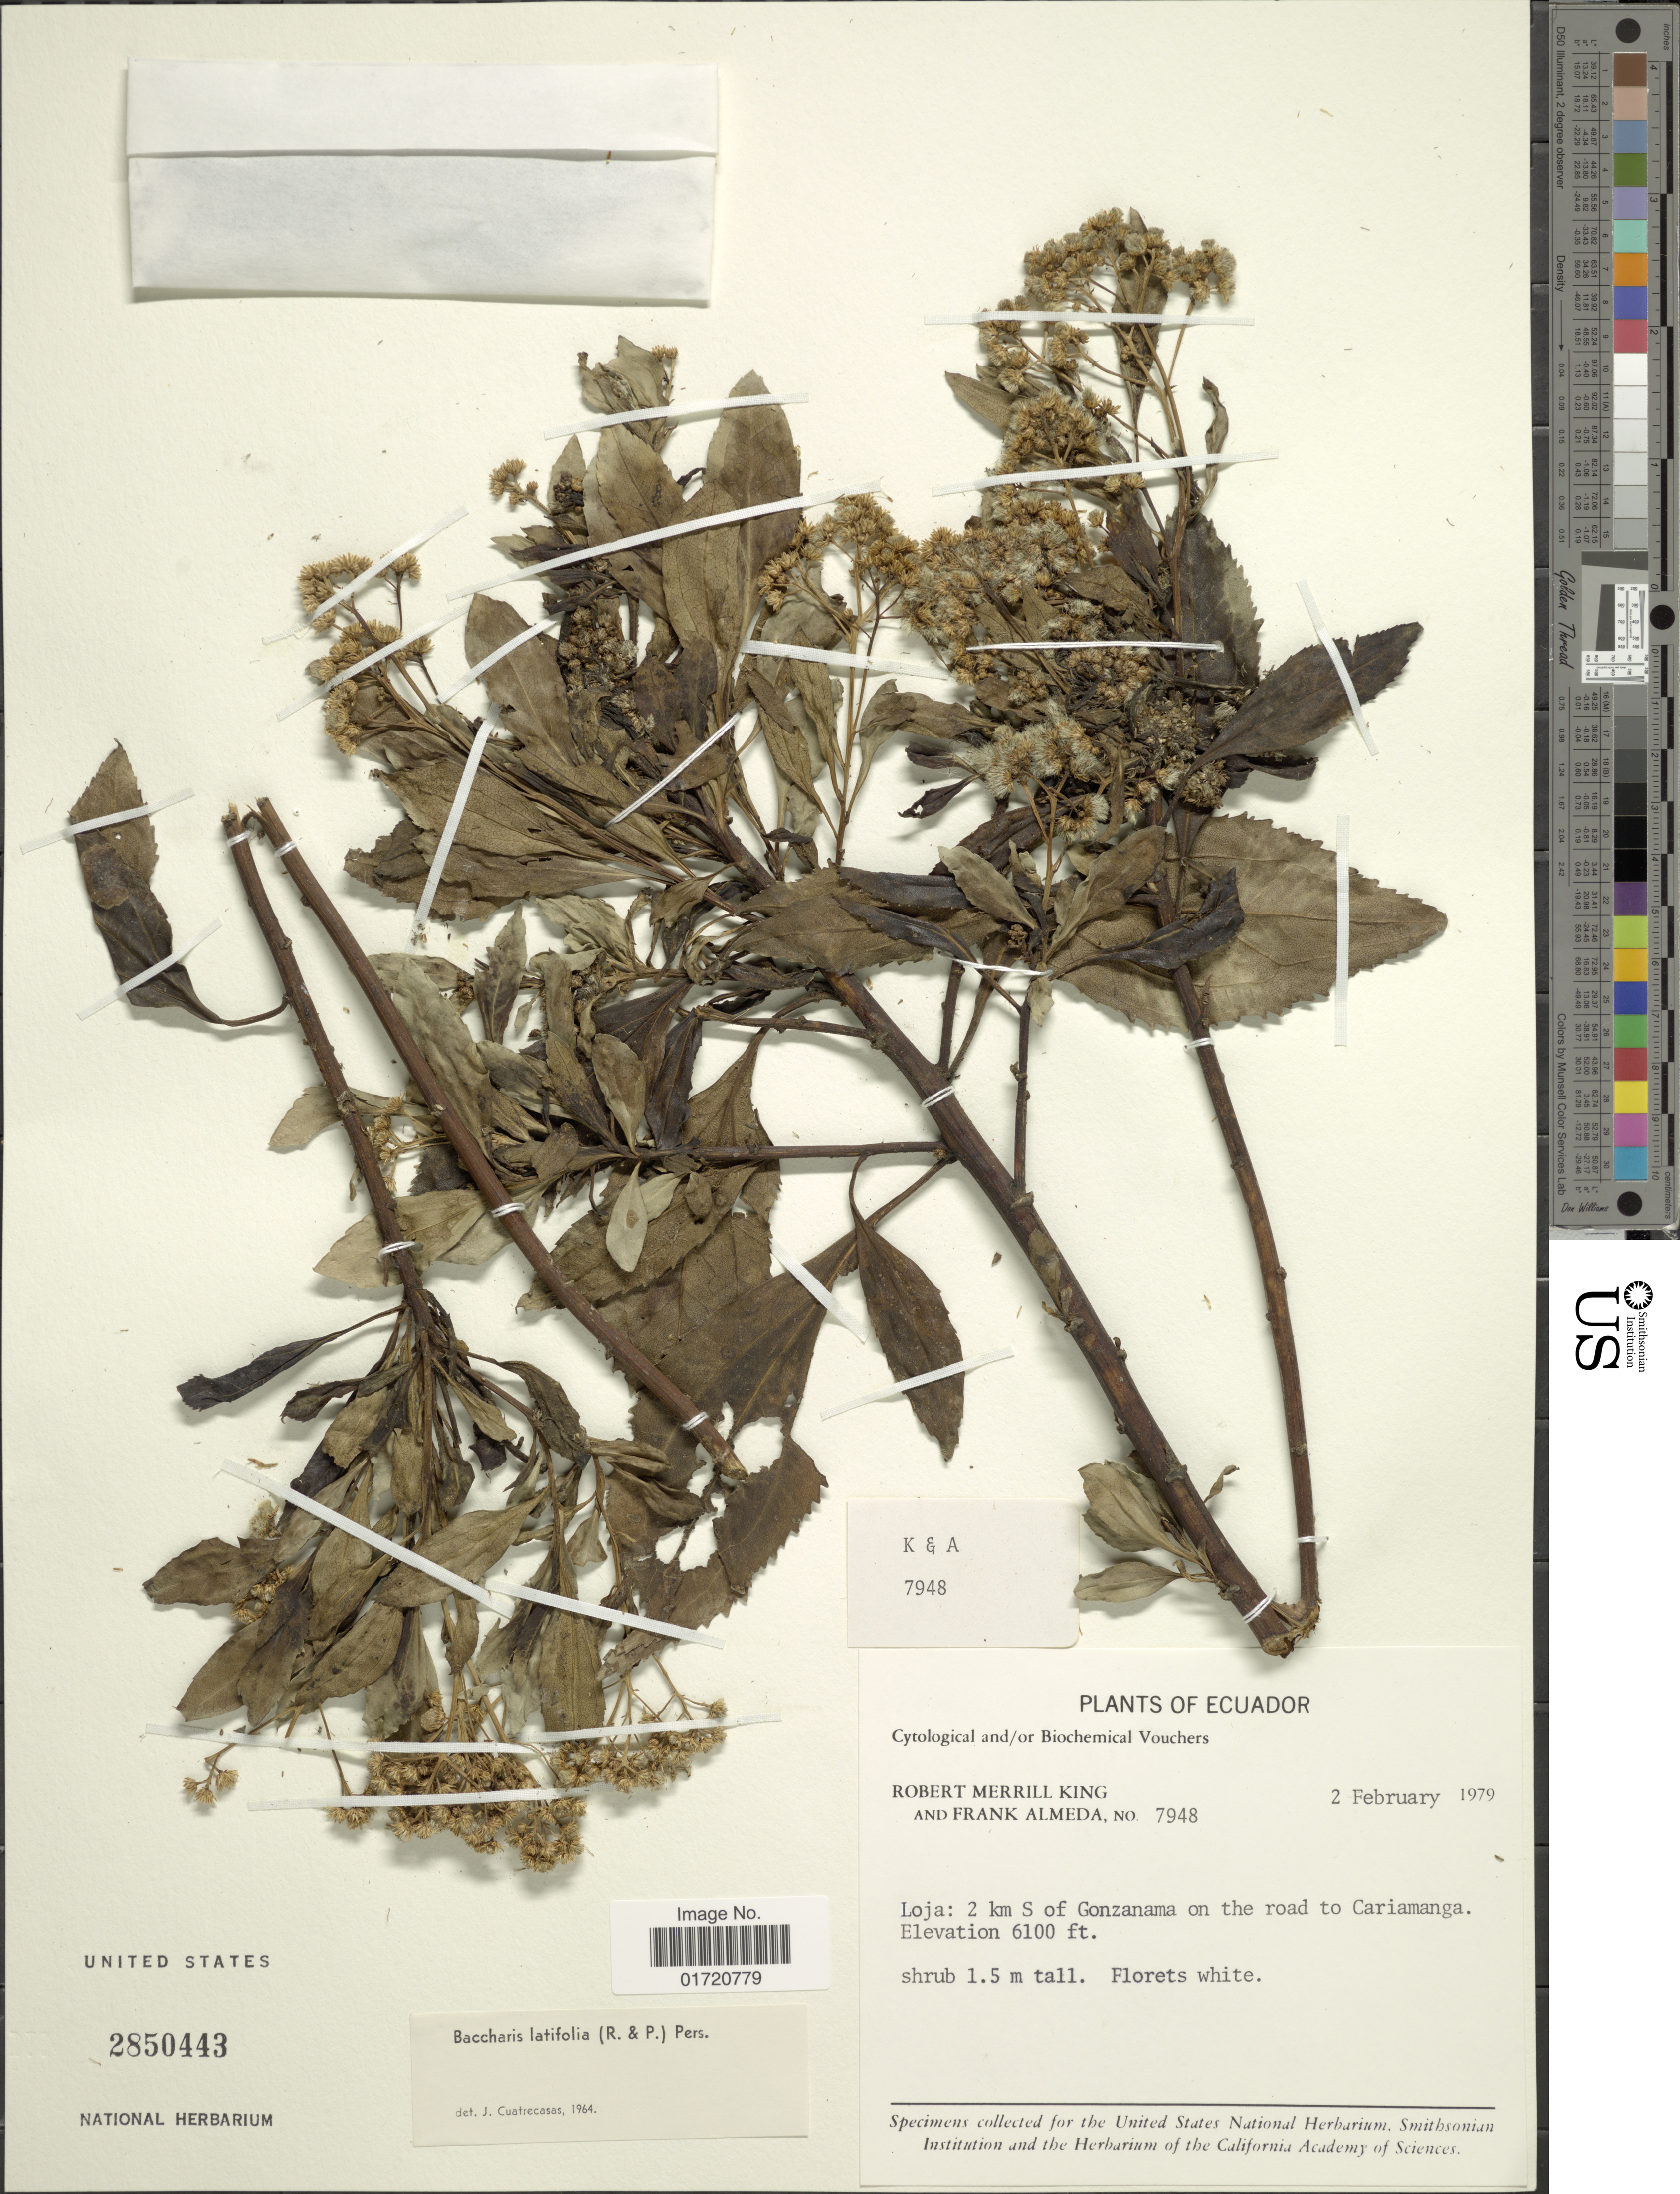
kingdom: Plantae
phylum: Tracheophyta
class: Magnoliopsida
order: Asterales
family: Asteraceae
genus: Baccharis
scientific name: Baccharis latifolia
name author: (Ruiz & Pav.) Pers.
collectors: R. M. King & F. Almeda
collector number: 7948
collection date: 1979-02-02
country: Ecuador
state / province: Loja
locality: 2 km S of Gonzanama on the road to Cariamanga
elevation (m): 1859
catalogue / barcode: US 2850443